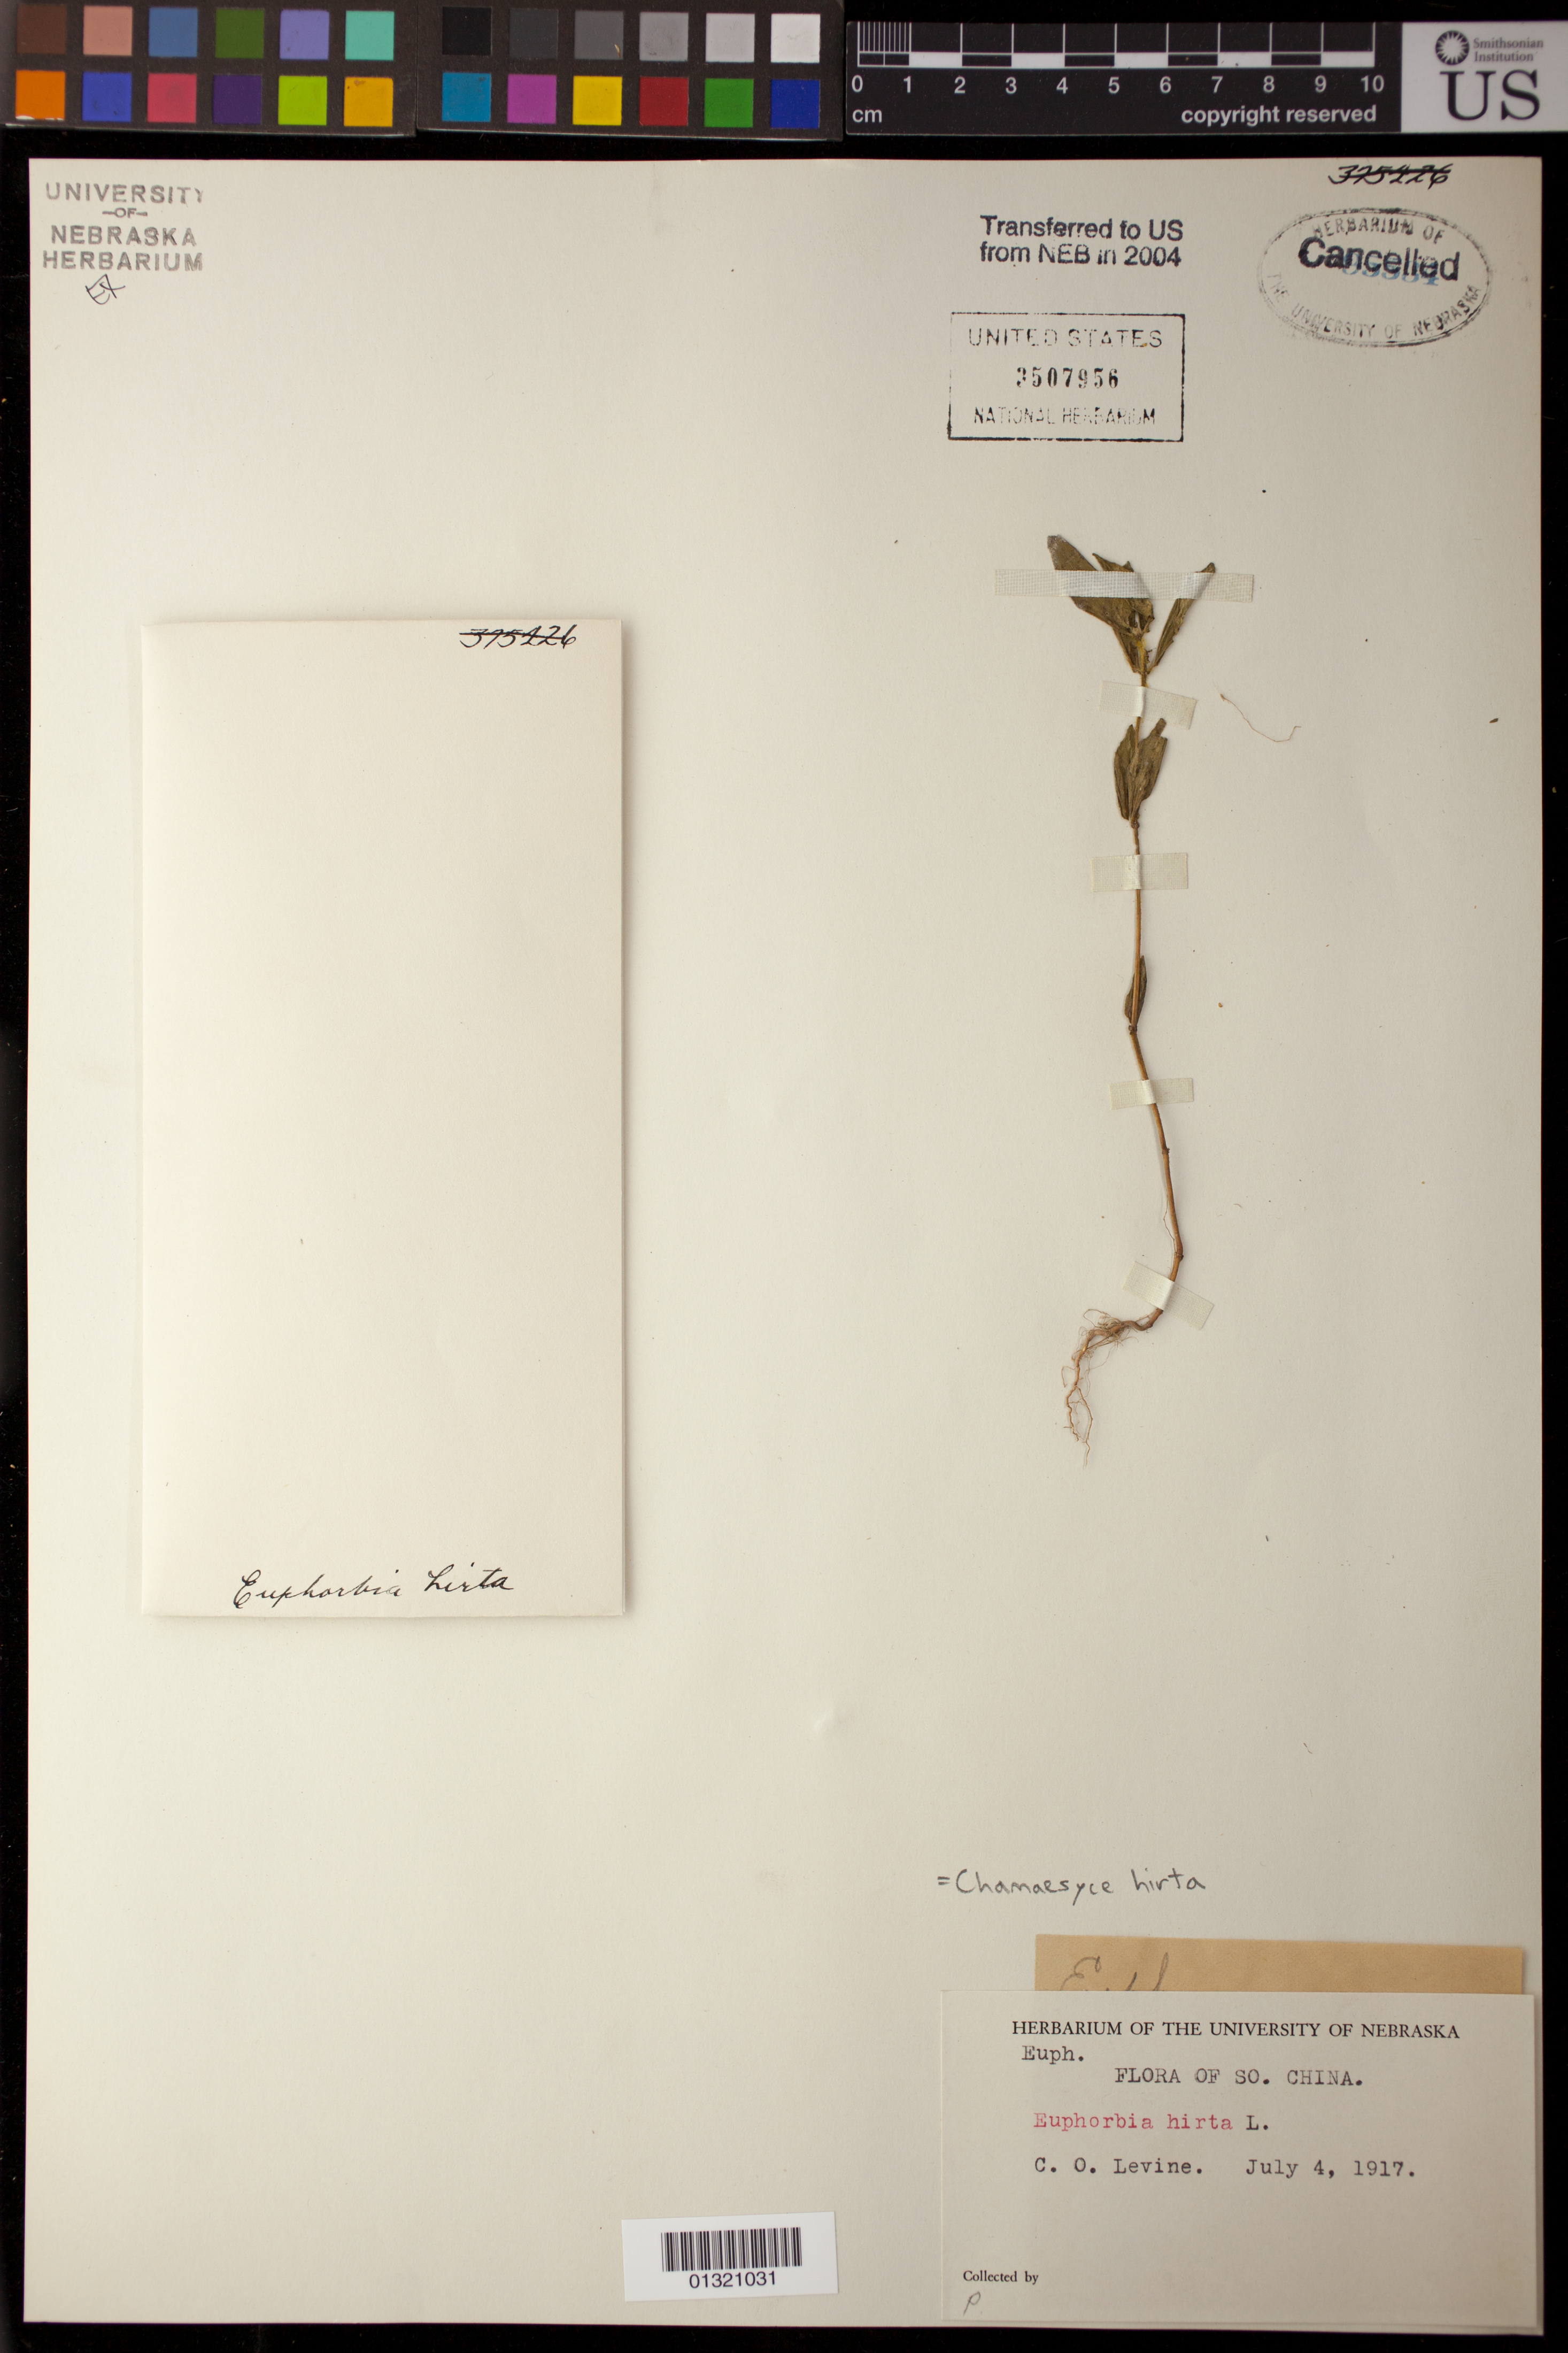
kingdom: Plantae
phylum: Tracheophyta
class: Magnoliopsida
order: Malpighiales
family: Euphorbiaceae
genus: Euphorbia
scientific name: Euphorbia hirta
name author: L.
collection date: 1917-07-04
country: China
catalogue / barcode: US 3507956